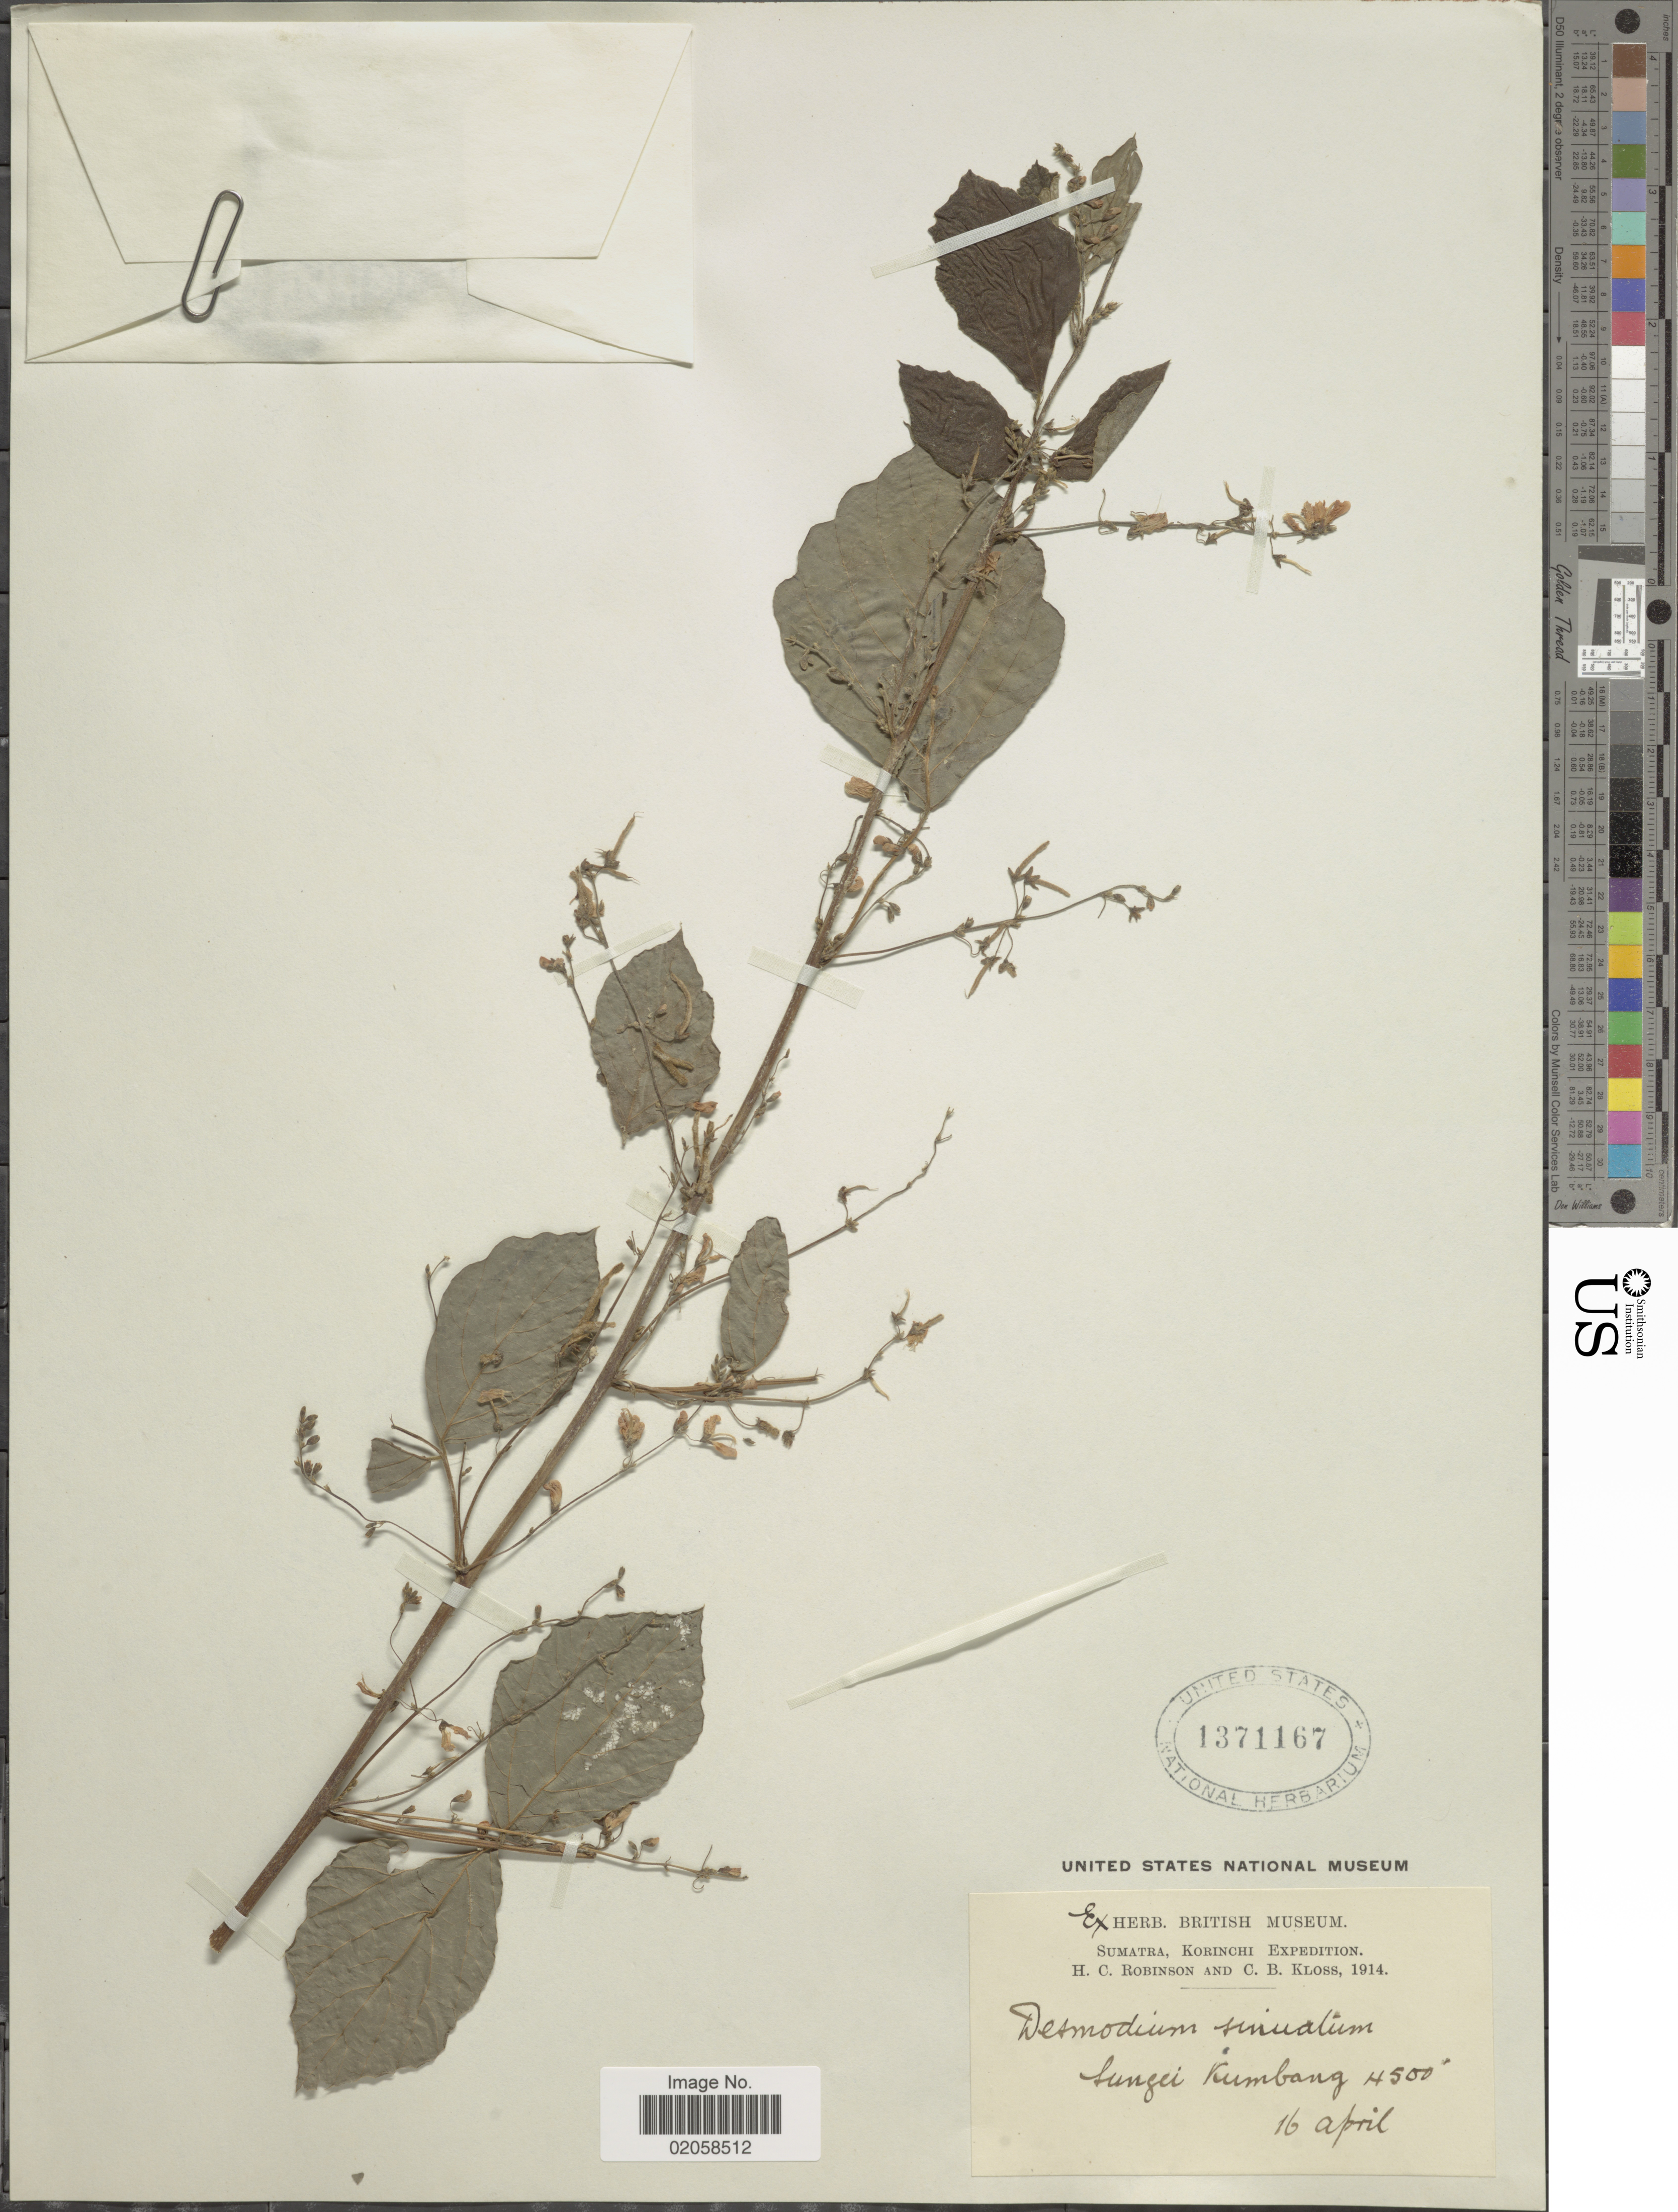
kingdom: Plantae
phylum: Tracheophyta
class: Magnoliopsida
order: Fabales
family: Fabaceae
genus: Puhuaea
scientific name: Puhuaea sequax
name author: (Wall.) H. Ohashi & K. Ohashi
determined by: Strong, Mark T., (BOT), Smithsonian Institution - National Museum of Natural History (UNITED STATES)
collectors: H. C. Robinson & C. Kloss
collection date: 1914-04-16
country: Indonesia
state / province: Sumatra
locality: Korinchi, Sungei Kumbang.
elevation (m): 1372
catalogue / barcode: US 1371167